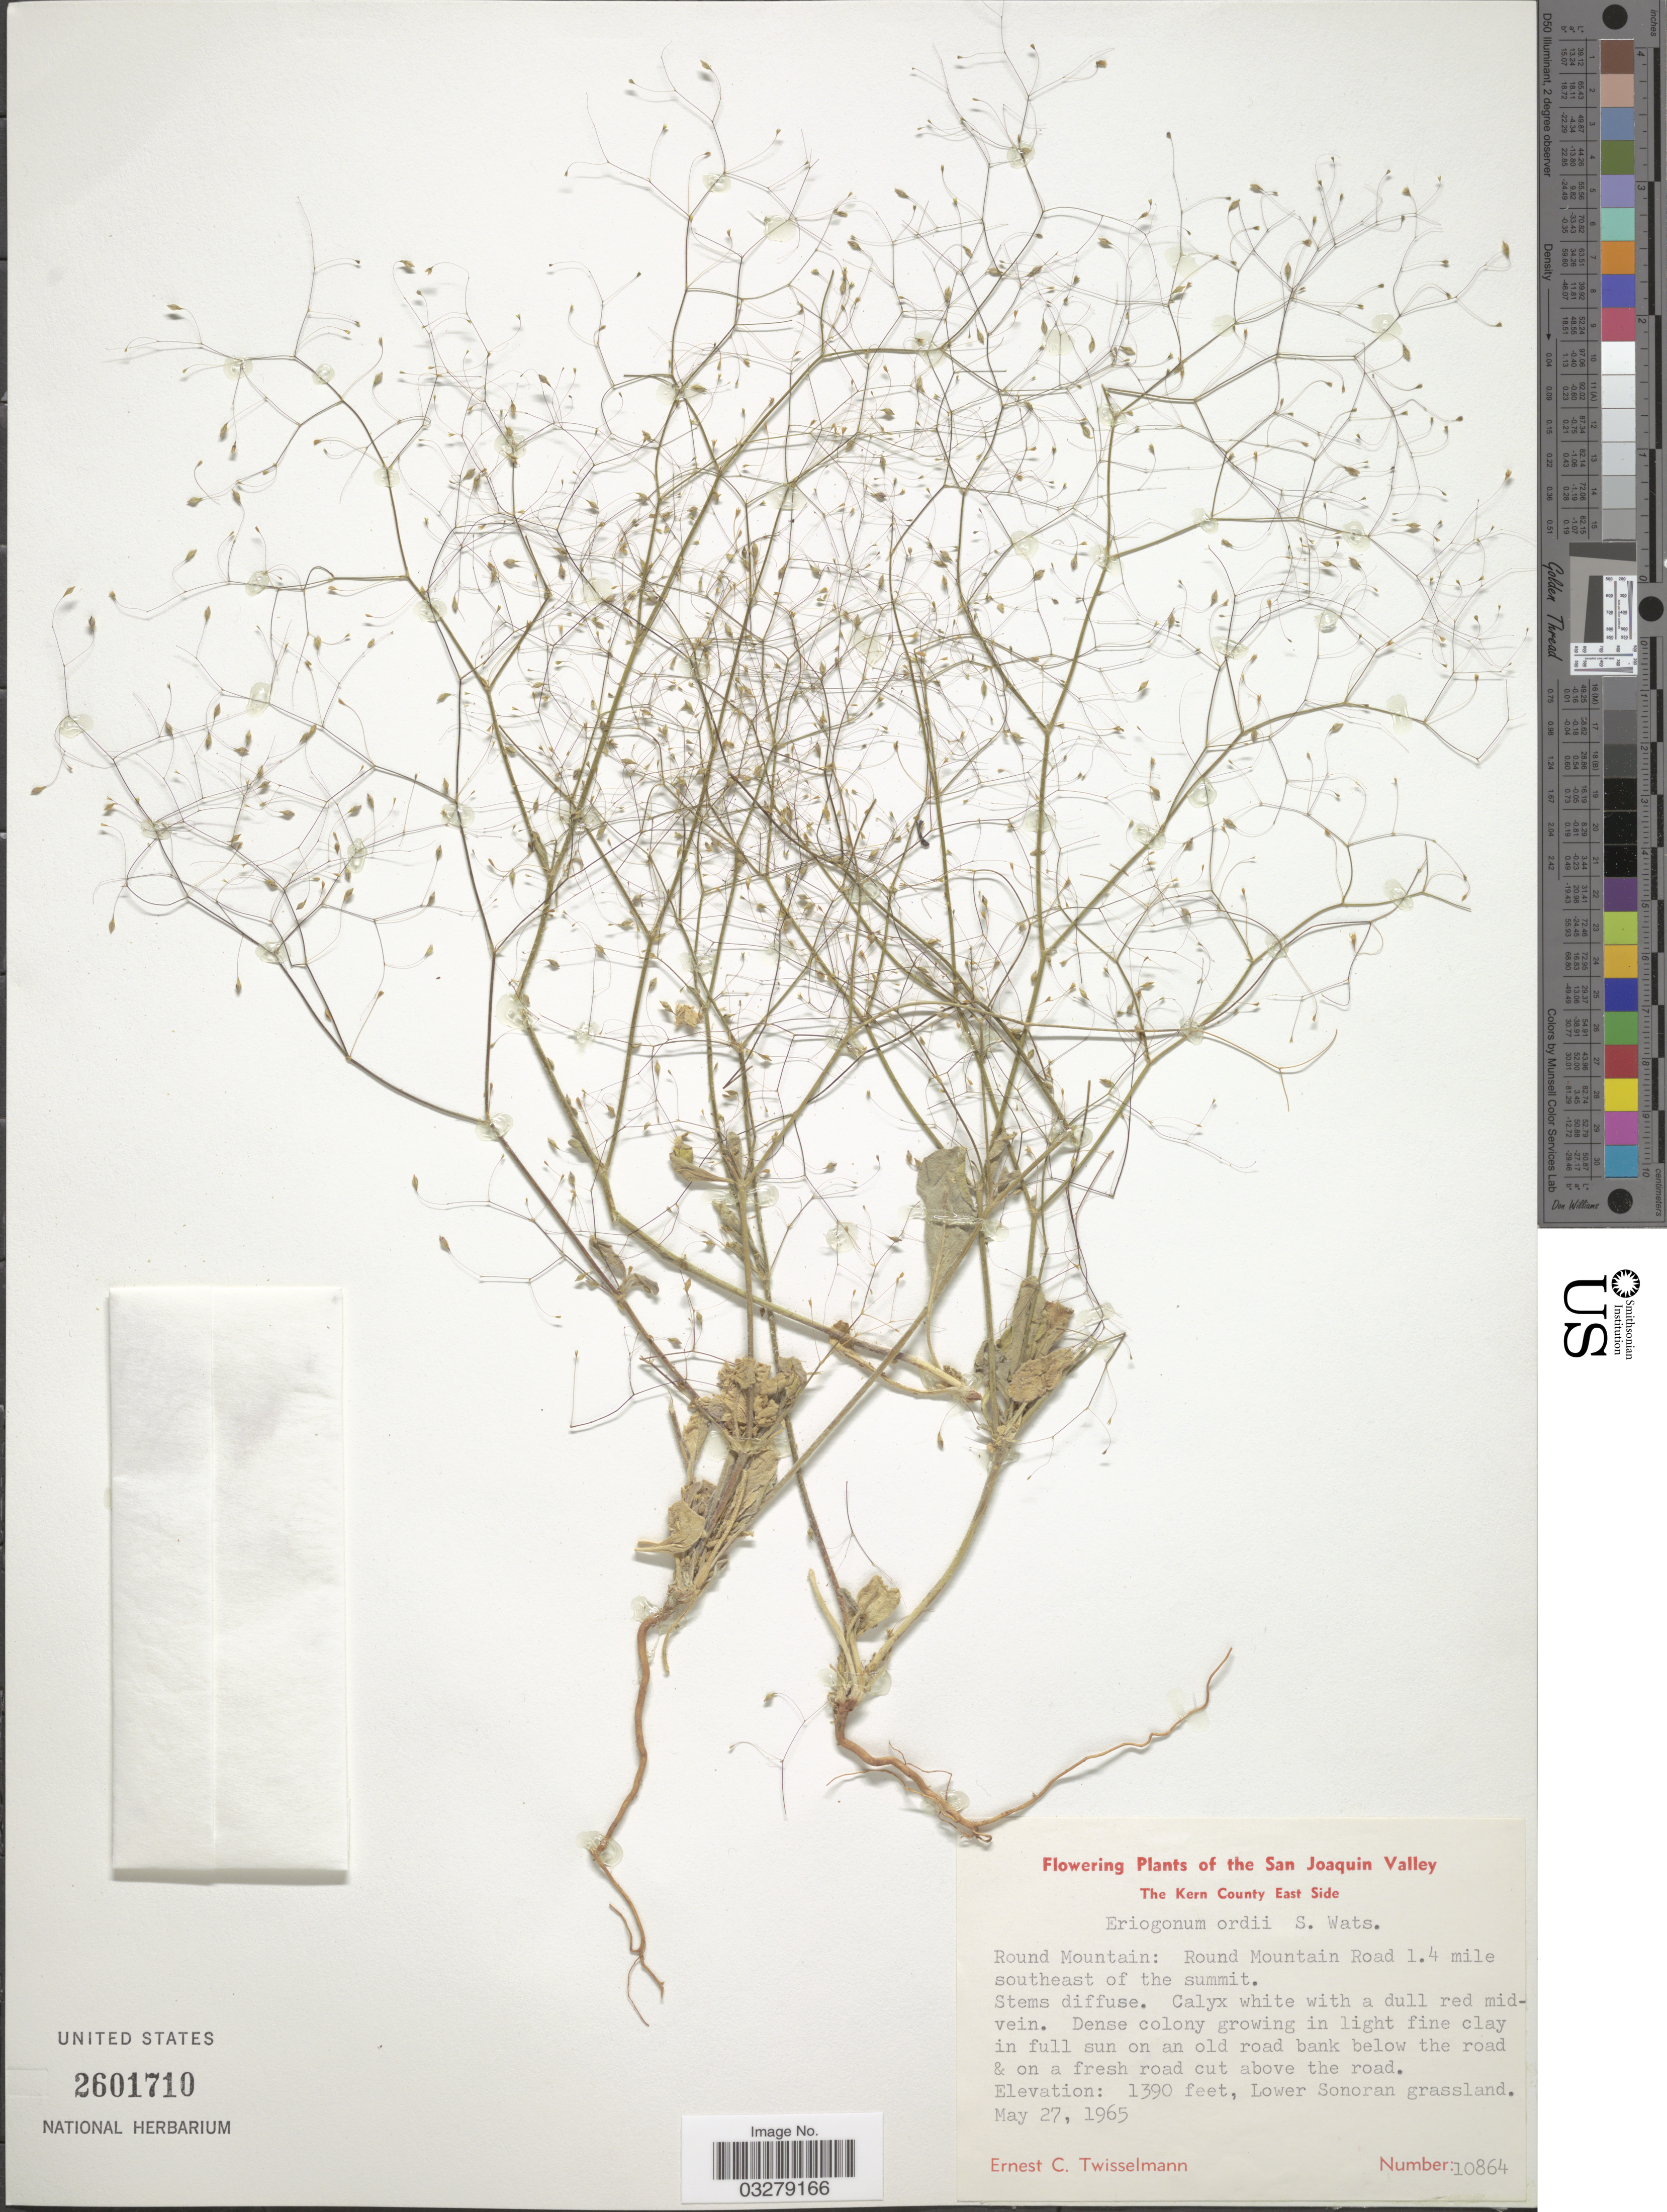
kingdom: Plantae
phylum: Tracheophyta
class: Magnoliopsida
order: Caryophyllales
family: Polygonaceae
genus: Eriogonum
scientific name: Eriogonum ordii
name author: S. Watson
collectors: E. Twisselmann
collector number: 10864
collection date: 1965-05-27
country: United States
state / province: California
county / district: Kern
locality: San Joaquin Valley. The Kern County East Side. Round Mountain: Round Mountain Road 1.4 mile southeast of the summit. Lower Sonoran grassland.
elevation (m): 424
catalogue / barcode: US 2601710